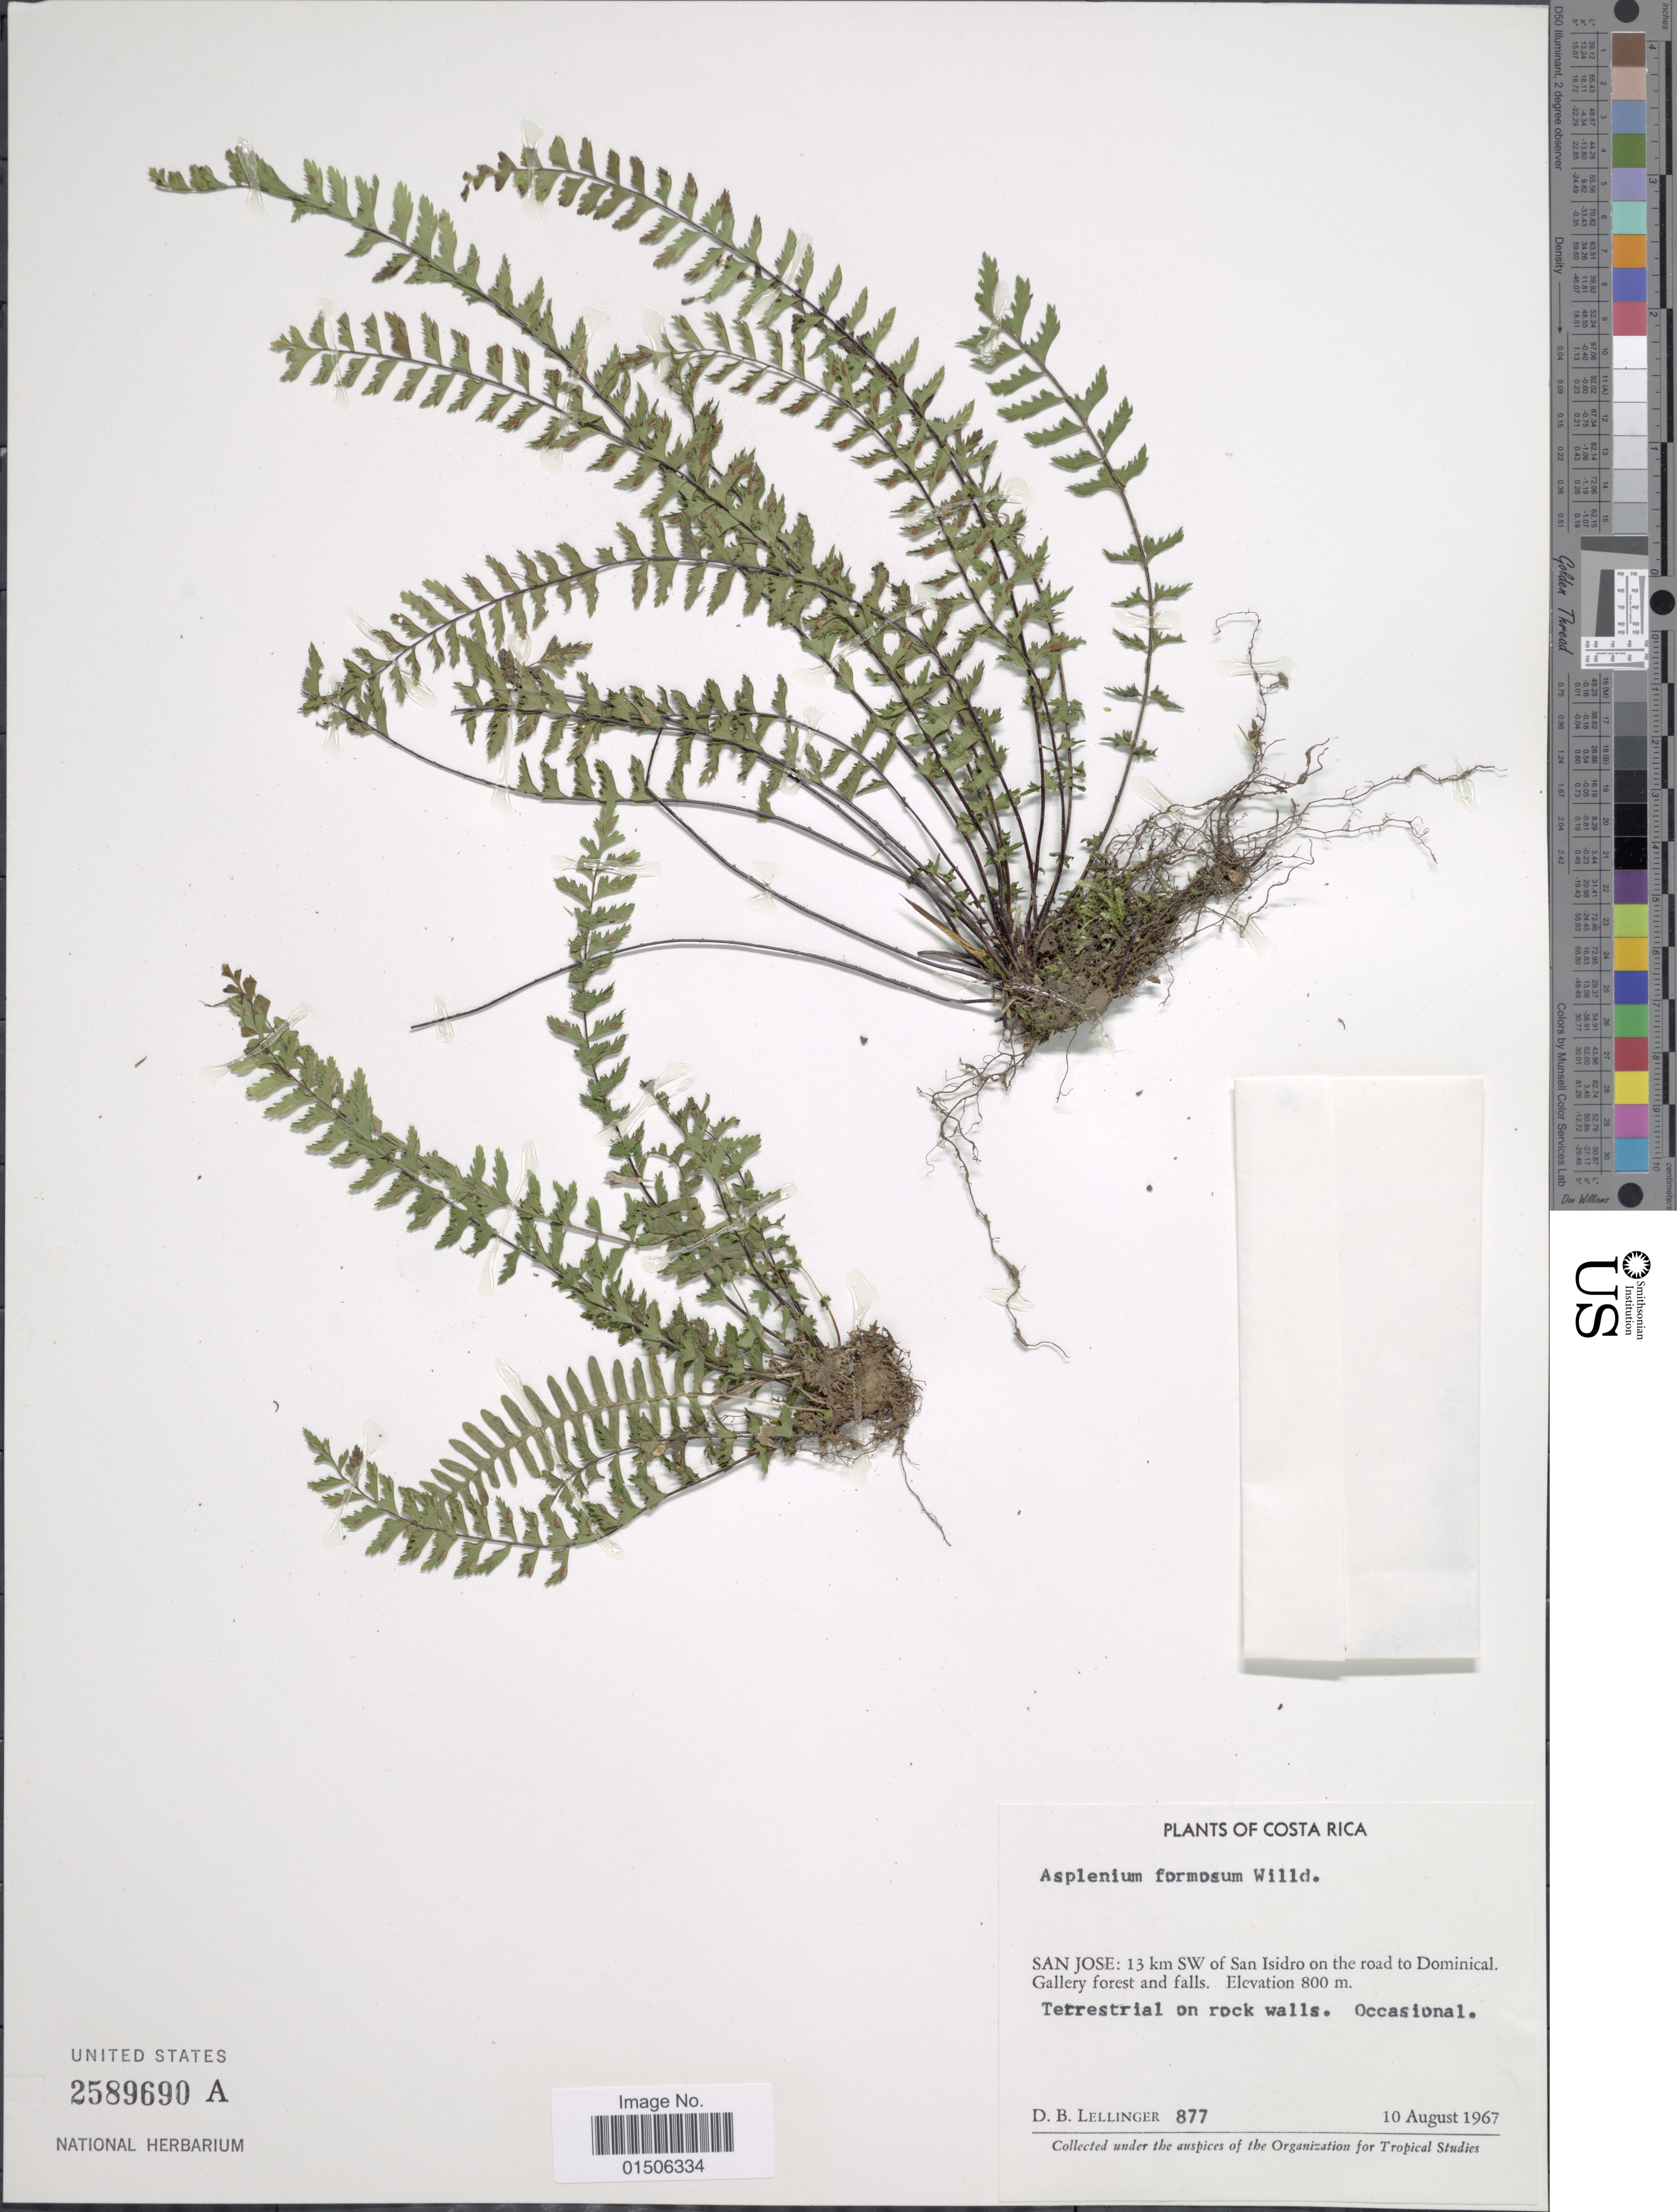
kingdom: Plantae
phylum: Tracheophyta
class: Polypodiopsida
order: Polypodiales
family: Aspleniaceae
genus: Asplenium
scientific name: Asplenium formosum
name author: Willd.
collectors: D. B. Lellinger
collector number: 877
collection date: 1967-08-10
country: Costa Rica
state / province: San José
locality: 13 km SW of San Isidro on the road Dominical. Gallery forest and falls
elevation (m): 800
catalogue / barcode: US 2589690A